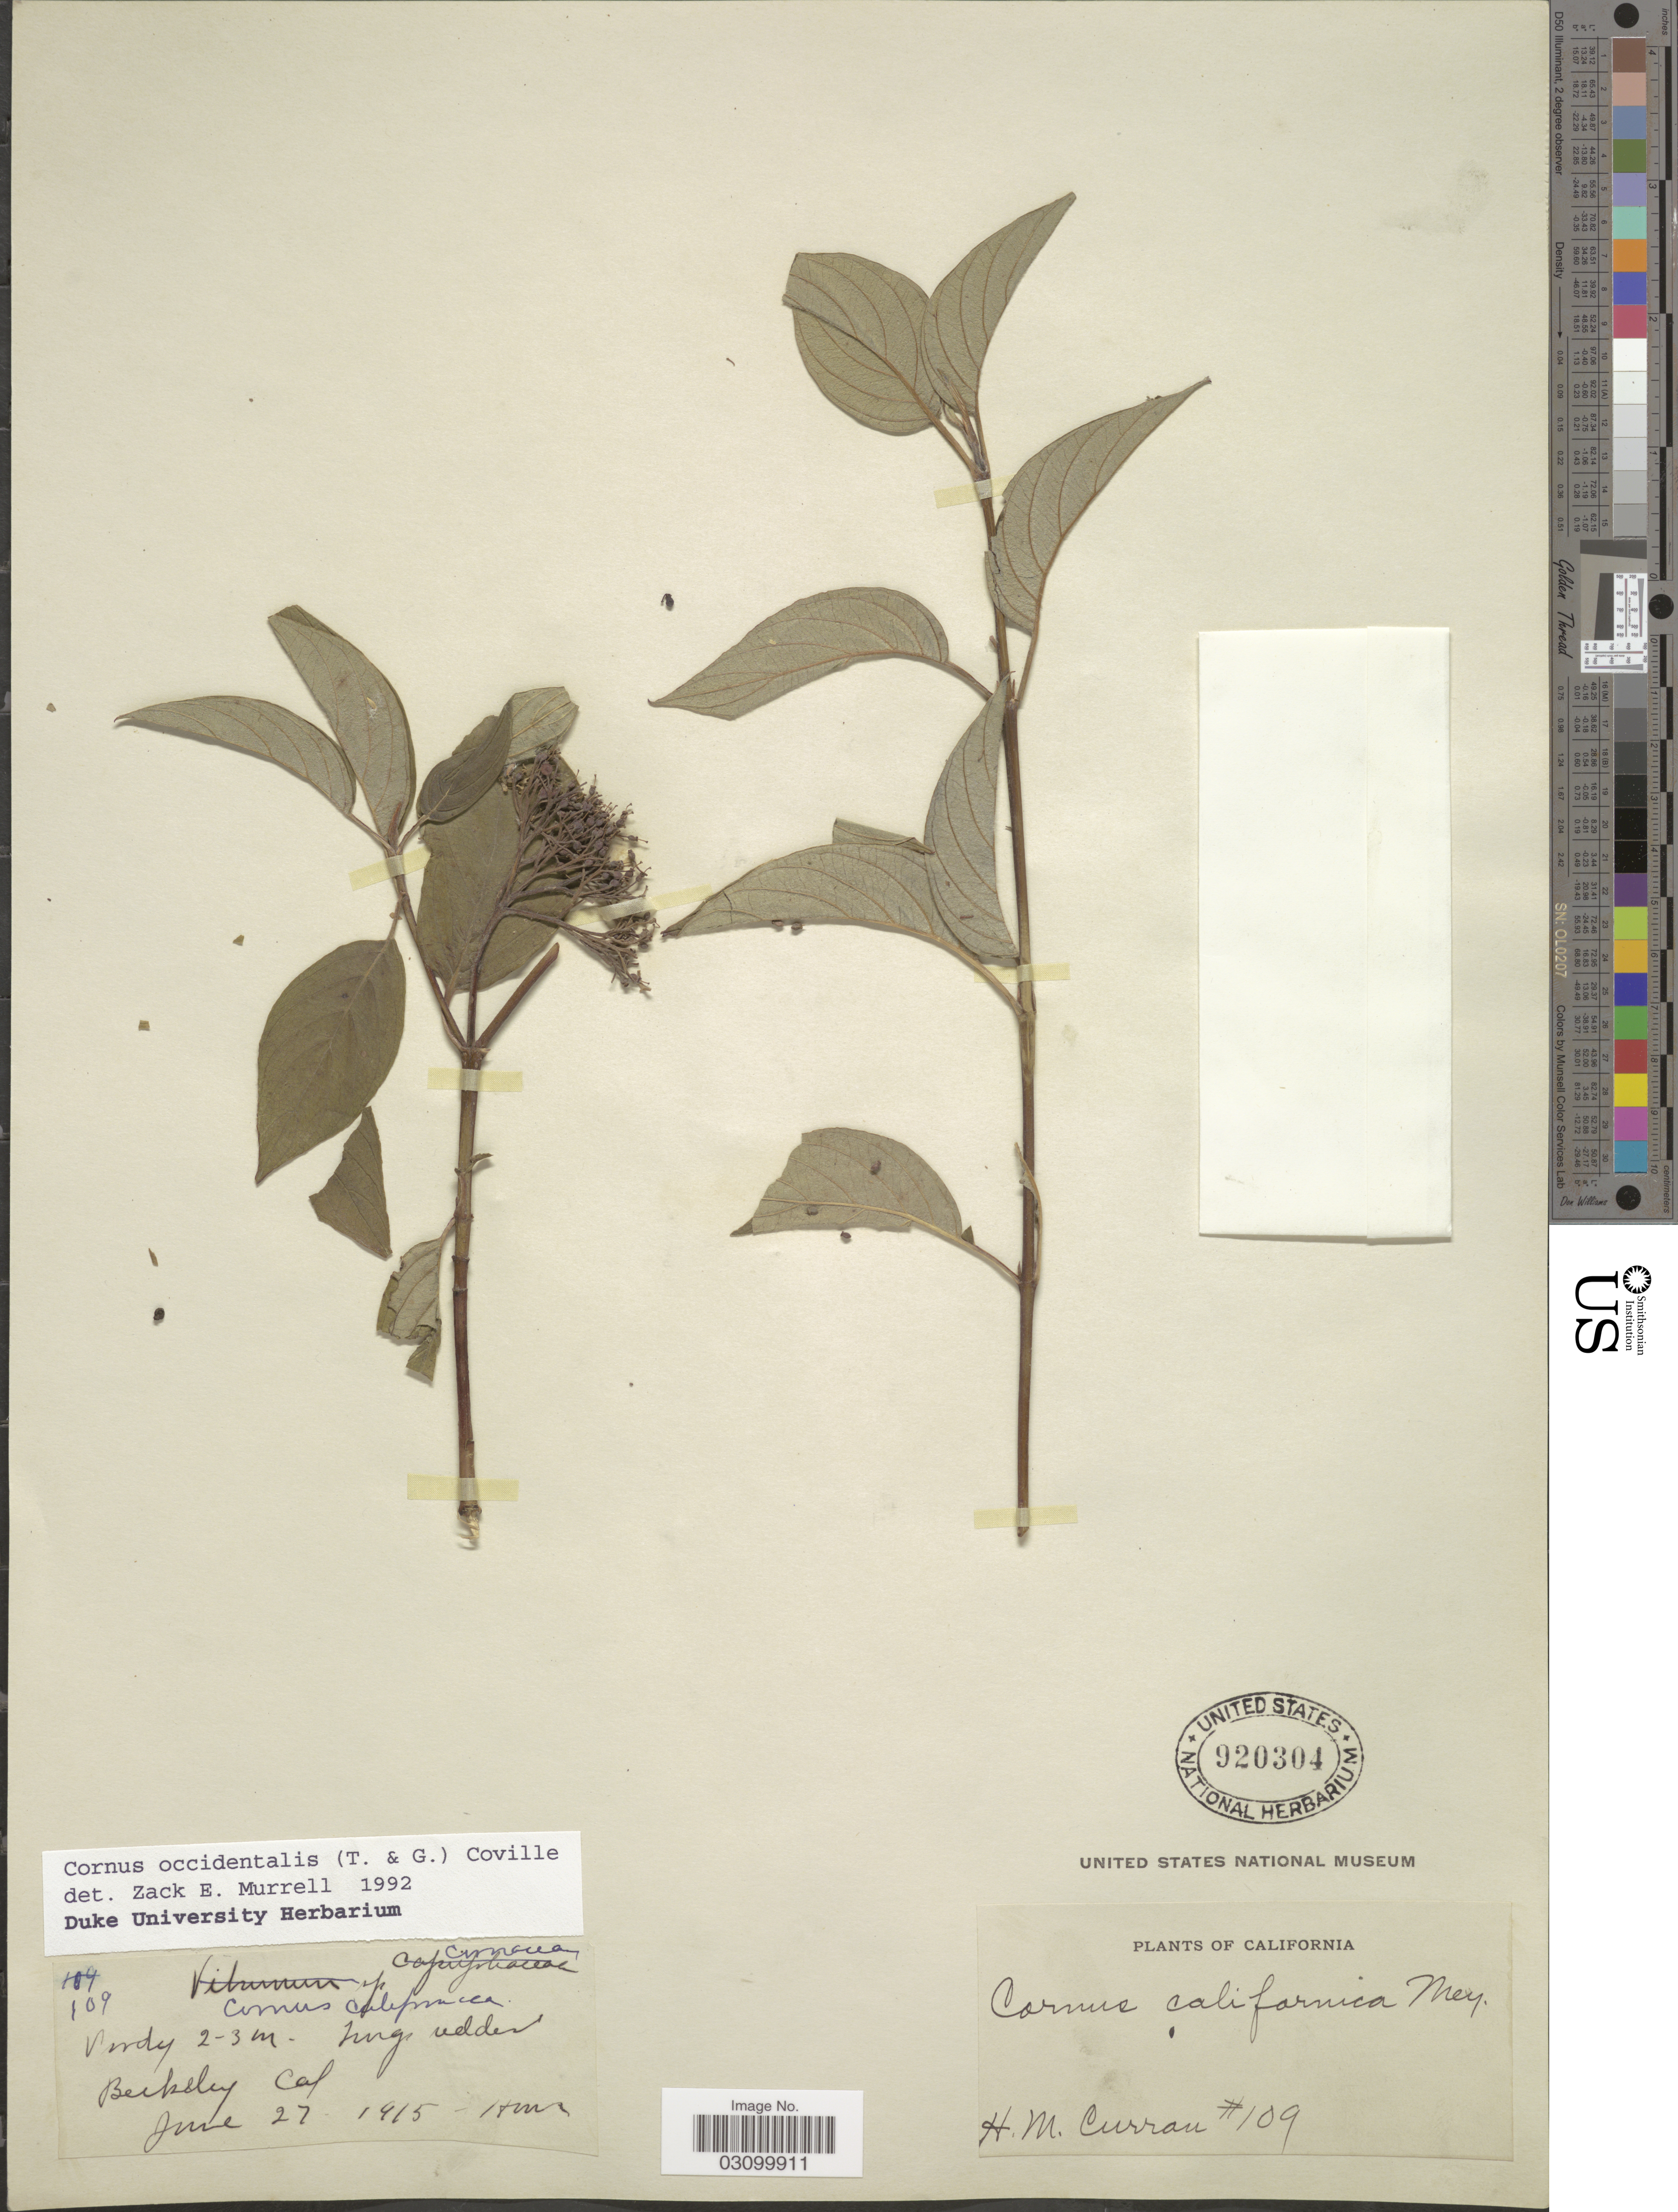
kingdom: Plantae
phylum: Tracheophyta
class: Magnoliopsida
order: Cornales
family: Cornaceae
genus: Cornus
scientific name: Cornus occidentalis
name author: (Torr. & A. Gray) Coville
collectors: H. M. Curran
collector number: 109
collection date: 1915-06-27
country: United States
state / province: California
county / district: Alameda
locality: Berkeley.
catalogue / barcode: US 920304